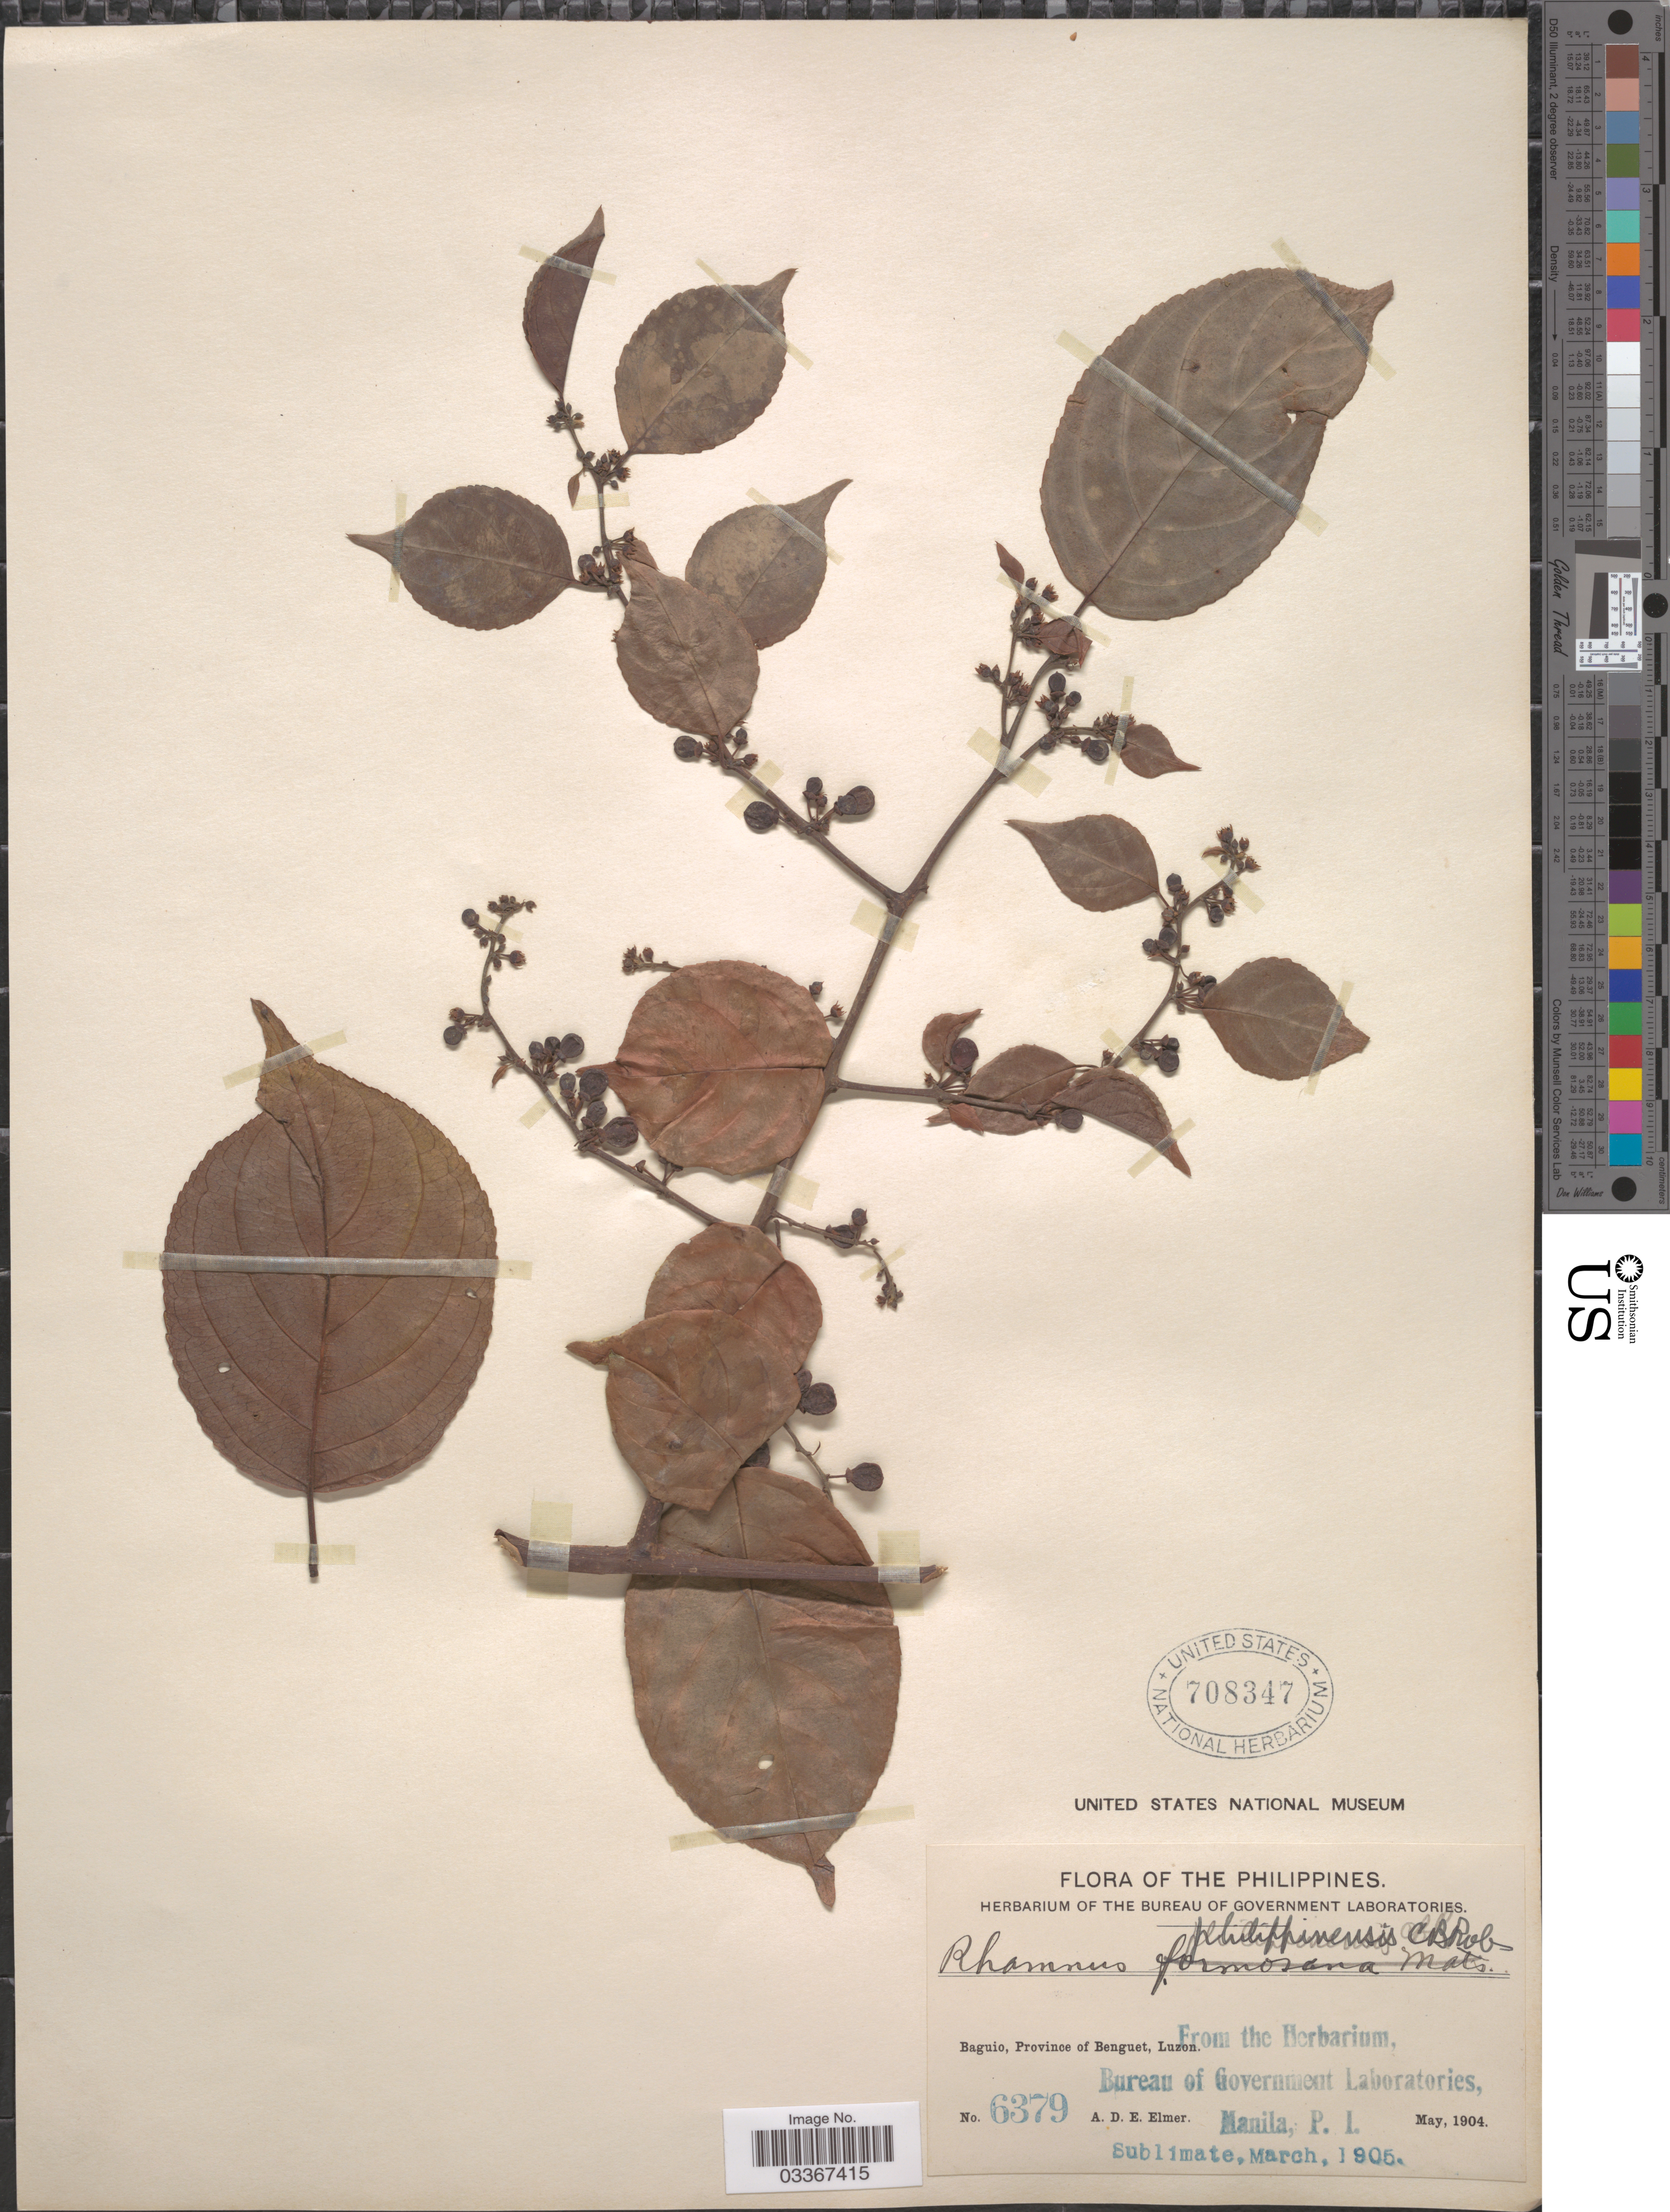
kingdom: Plantae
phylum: Tracheophyta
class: Magnoliopsida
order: Rosales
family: Rhamnaceae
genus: Rhamnus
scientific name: Rhamnus philippinensis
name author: C.B. Rob.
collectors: A. D. E. Elmer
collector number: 6379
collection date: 1904-05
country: Philippines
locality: Baguio, Province of Benguet, Luzon.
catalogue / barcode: US 708347